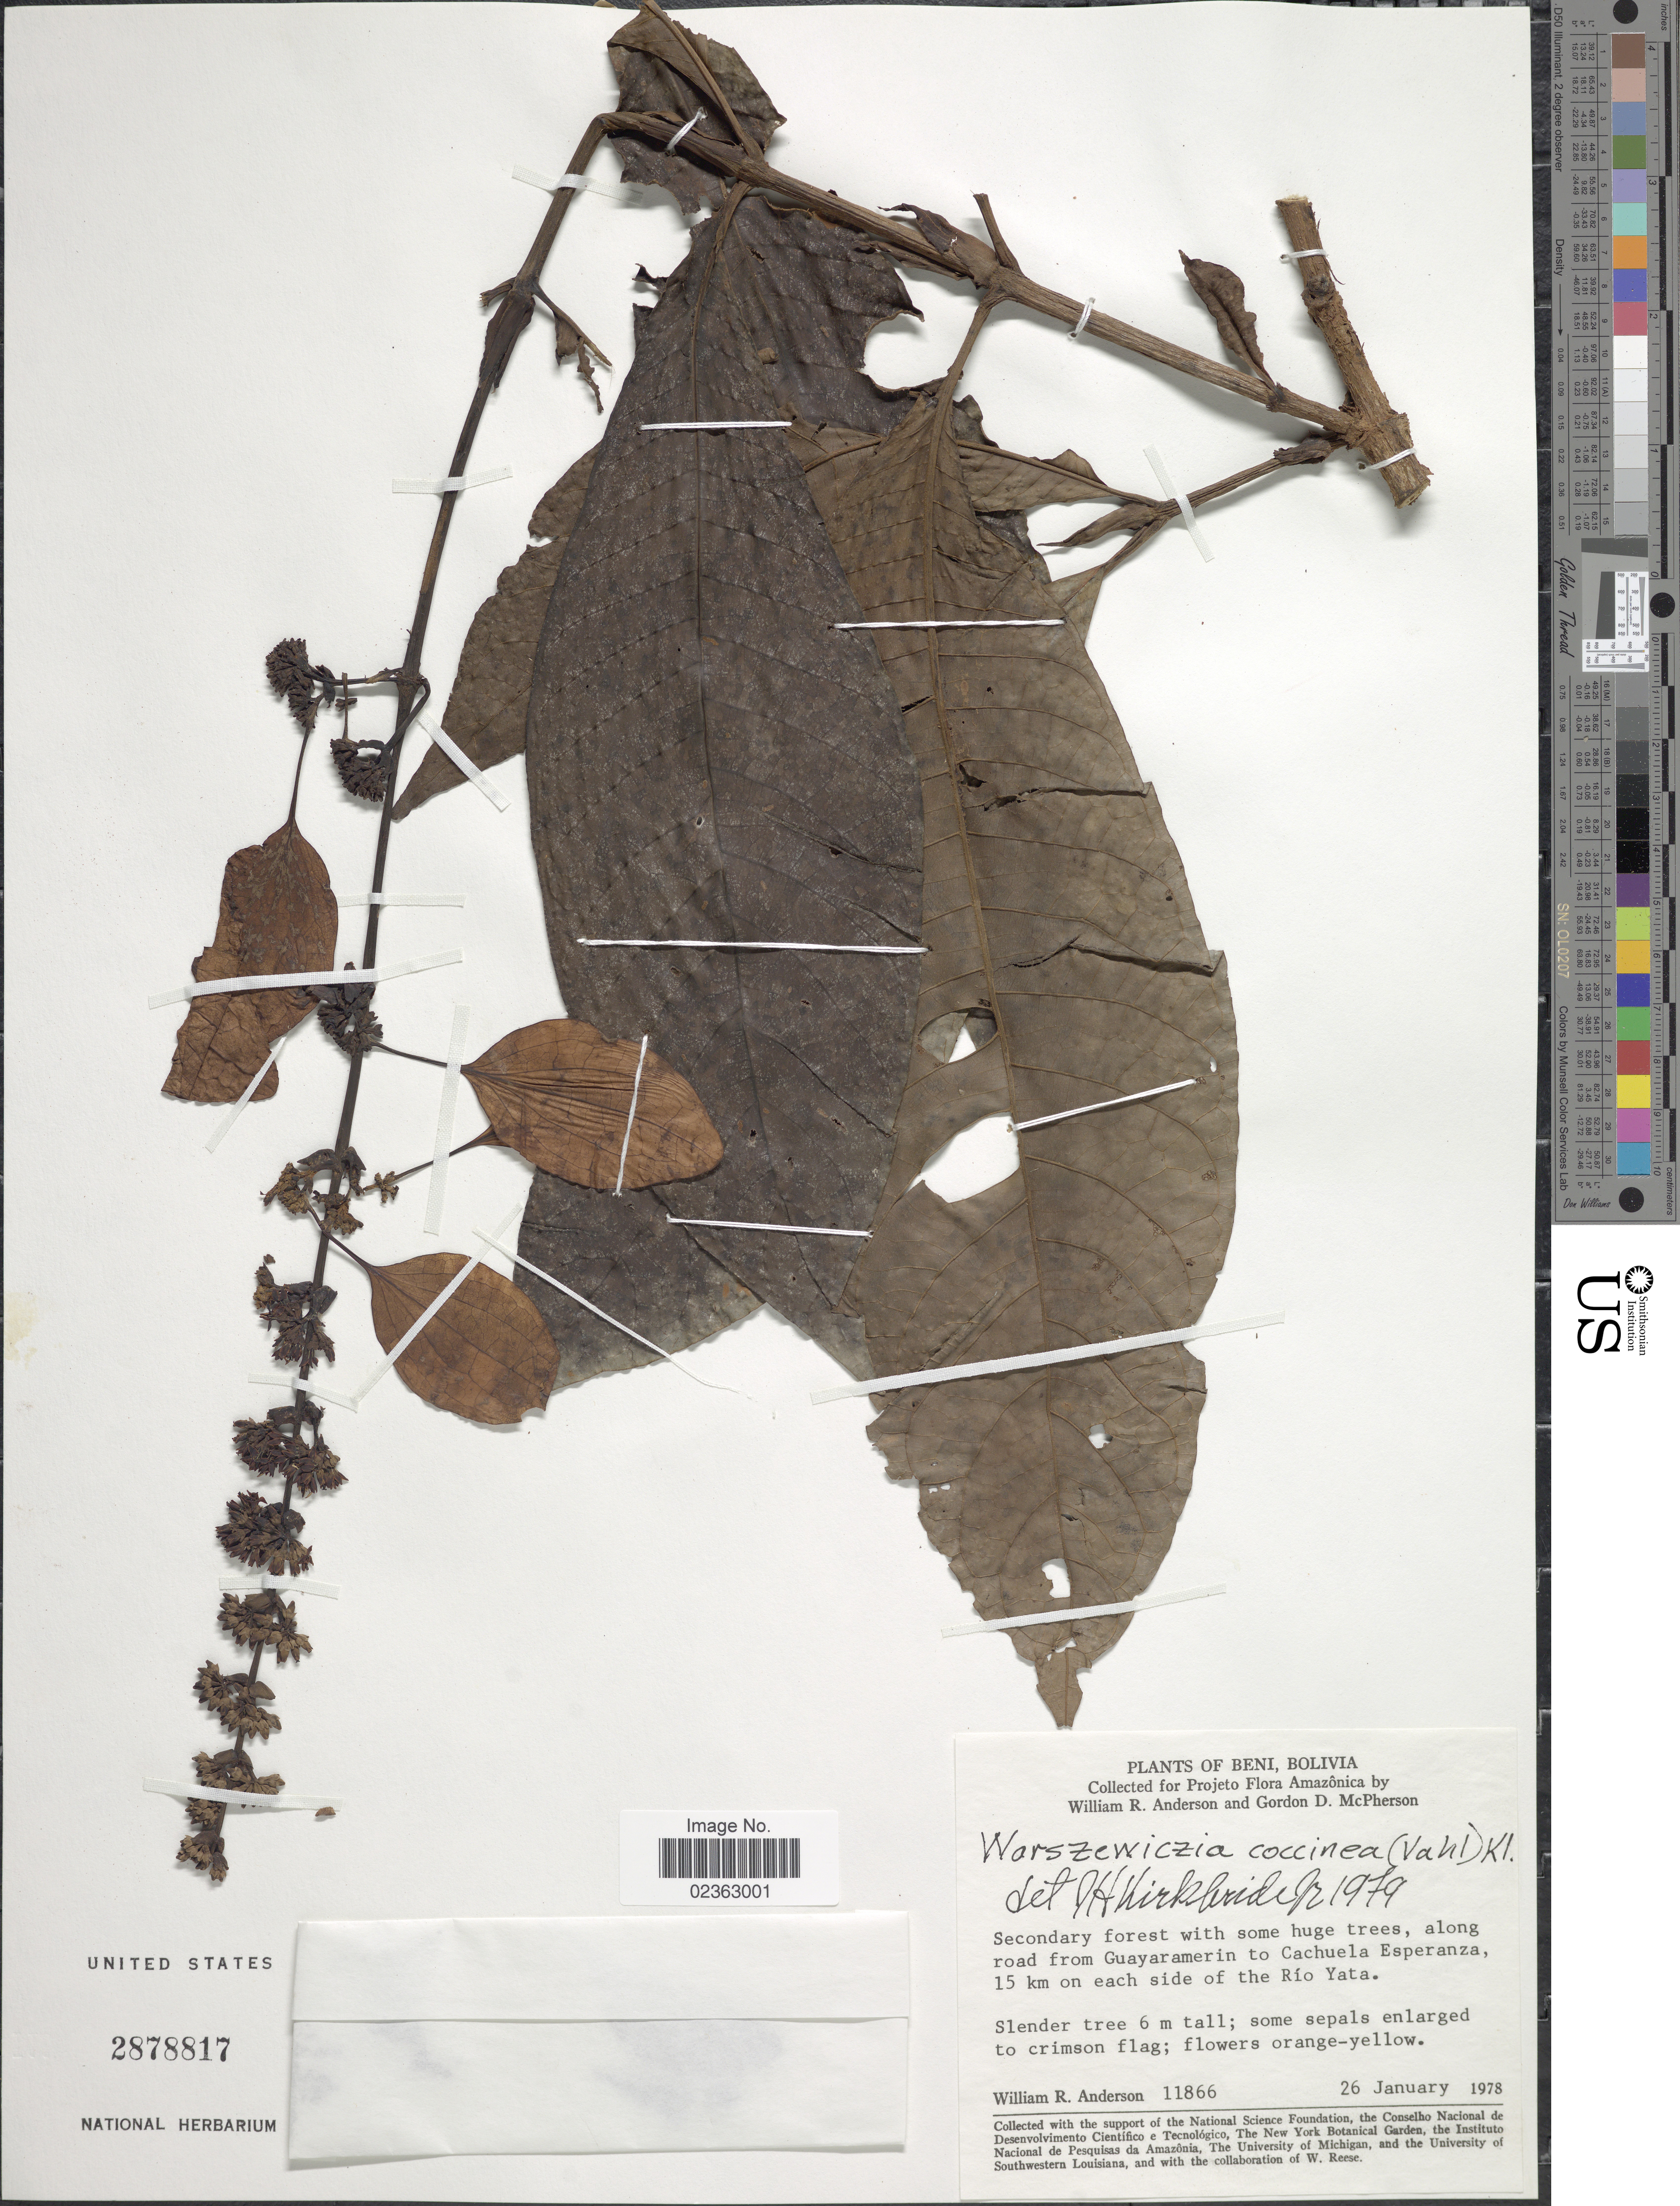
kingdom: Plantae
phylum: Tracheophyta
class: Magnoliopsida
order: Gentianales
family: Rubiaceae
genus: Warszewiczia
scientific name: Warszewiczia coccinea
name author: (Vahl) Klotzsch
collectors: W. R. Anderson & G. D. McPherson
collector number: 11866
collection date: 1978-01-26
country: Bolivia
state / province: Beni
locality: Seondary forest, along road from Guayaramerin to Cachuela Esperanza, 15 km on each side of the Rio yata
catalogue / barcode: US 2878817